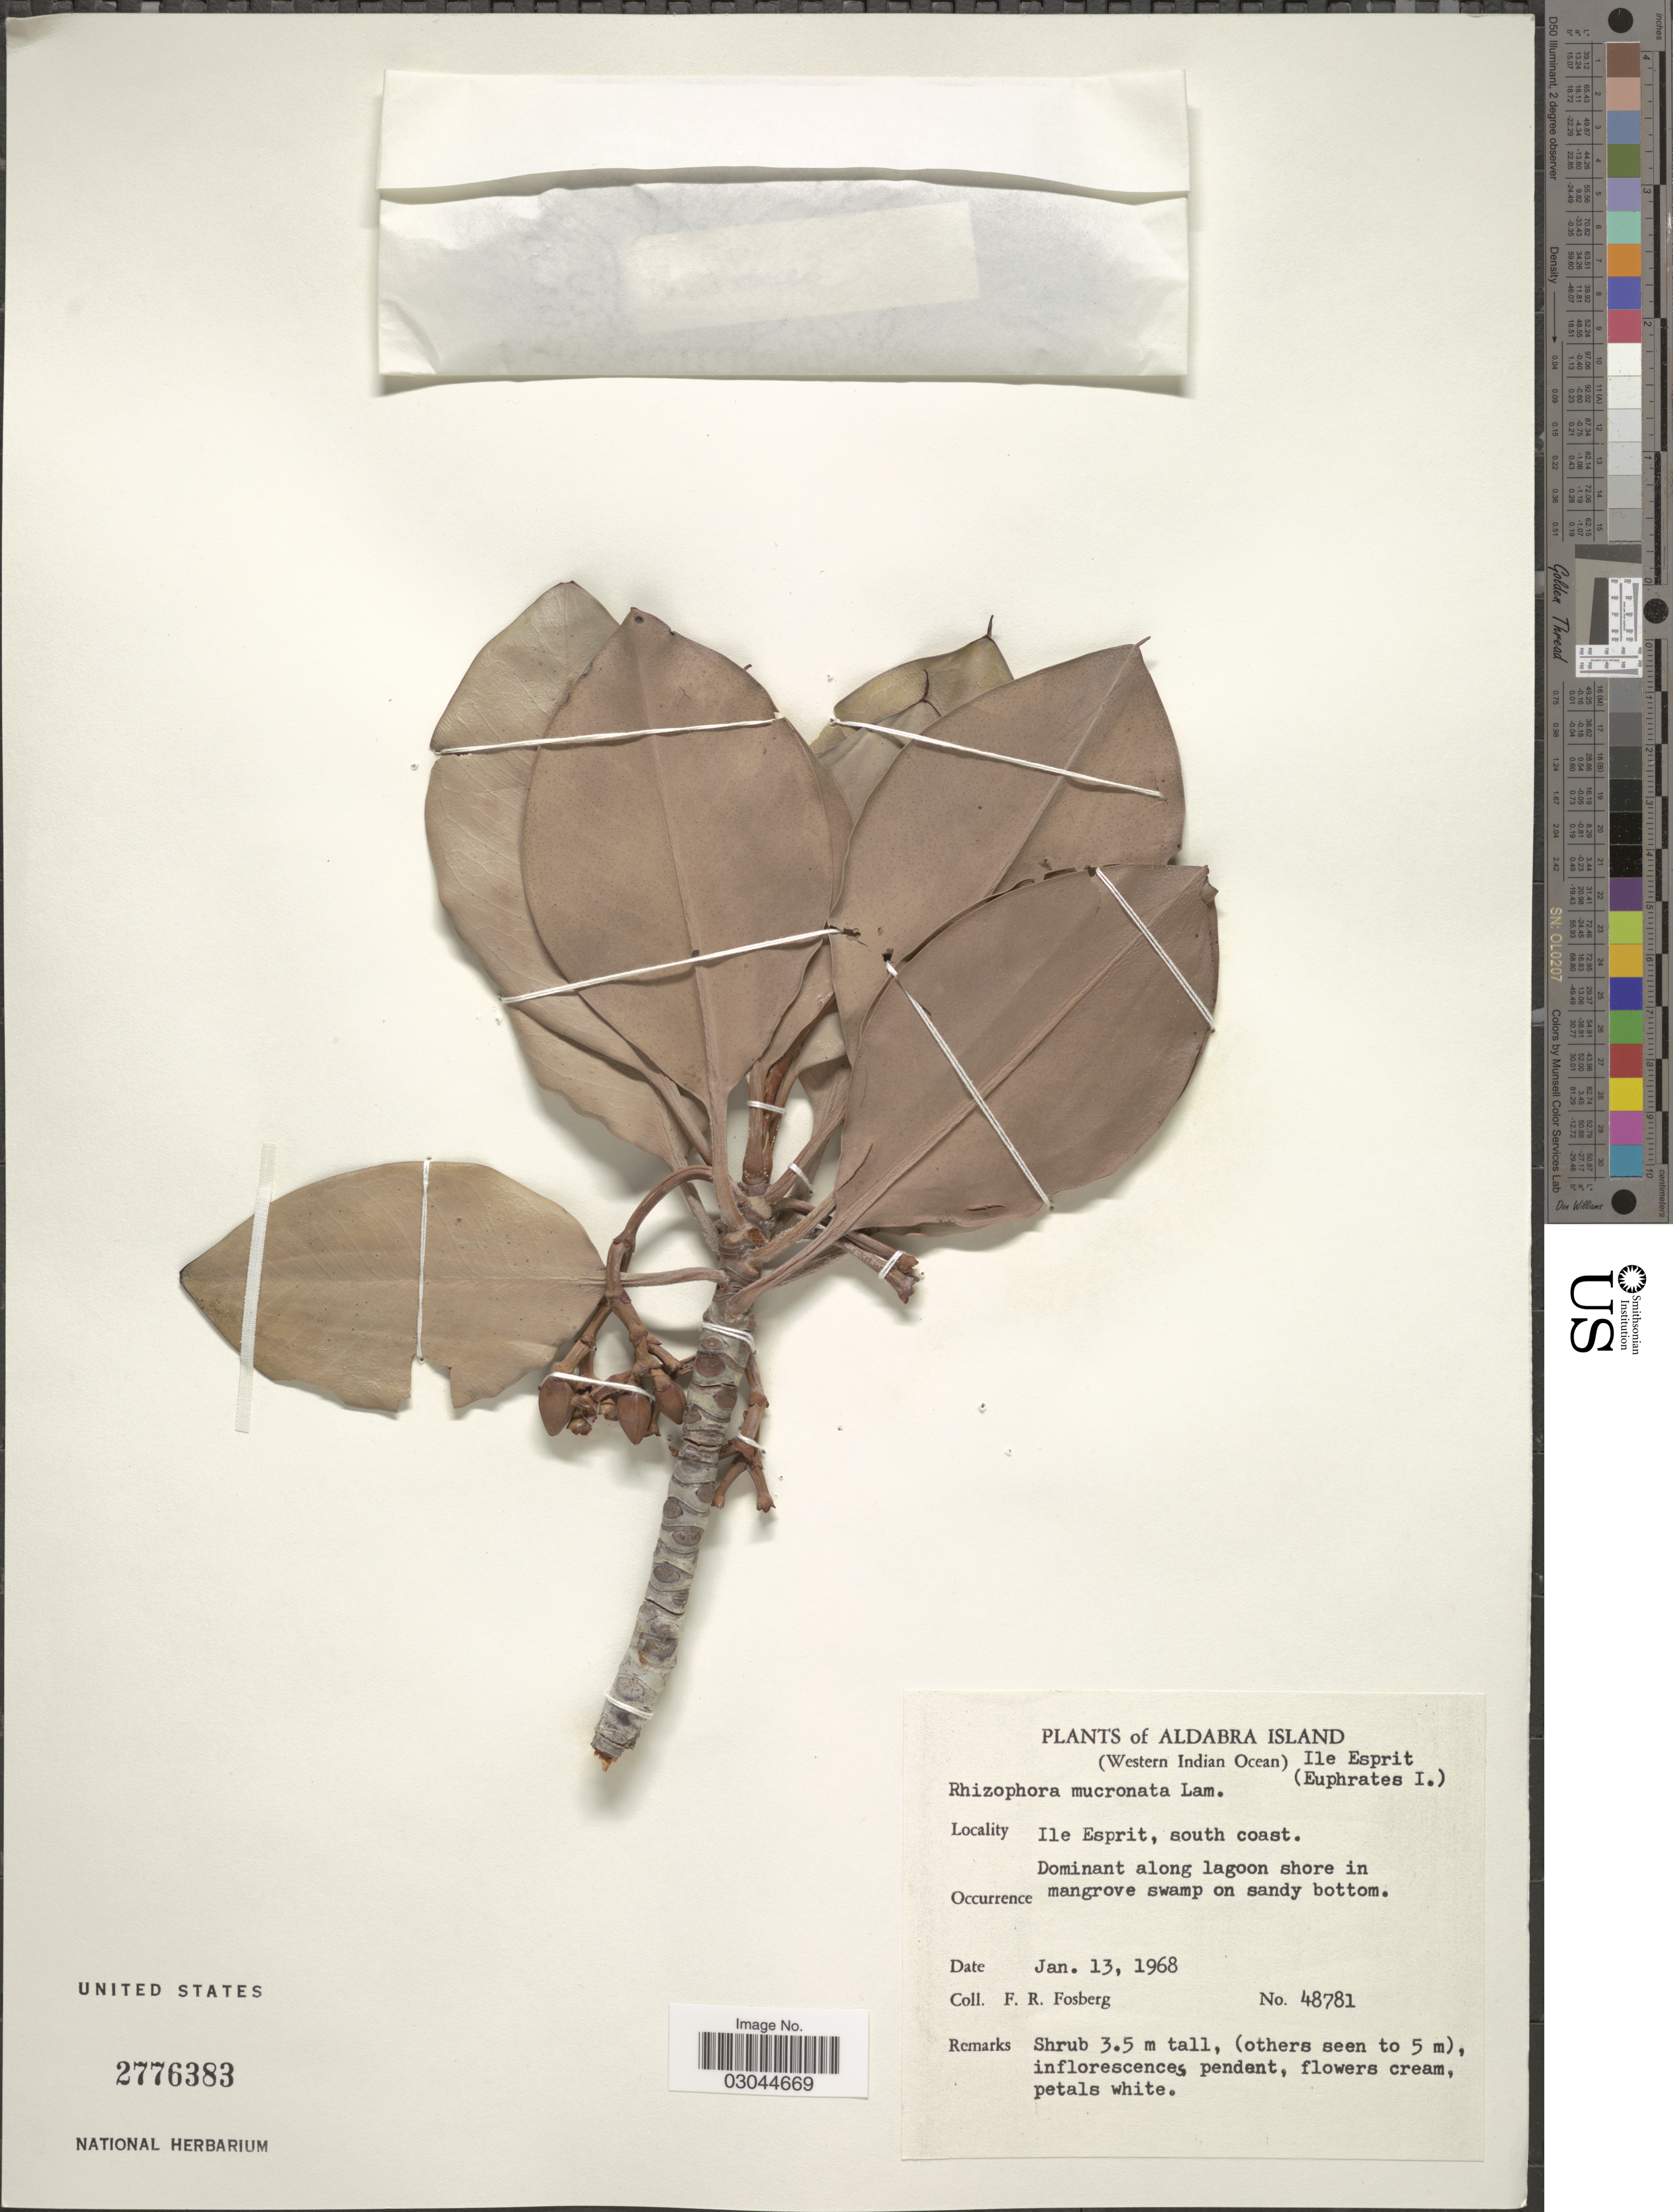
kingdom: Plantae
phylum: Tracheophyta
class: Magnoliopsida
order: Malpighiales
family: Rhizophoraceae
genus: Rhizophora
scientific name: Rhizophora mucronata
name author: Lam.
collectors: F. R. Fosberg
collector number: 48781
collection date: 1968-01-13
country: Seychelles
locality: Aldabra Island (Western Indian Ocean). Ile Esprit (Euphrates I.). Ile Esprit, south coast. Dominant along lagoon shore in mangrove swamp on sandy bottom.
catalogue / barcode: US 2776383